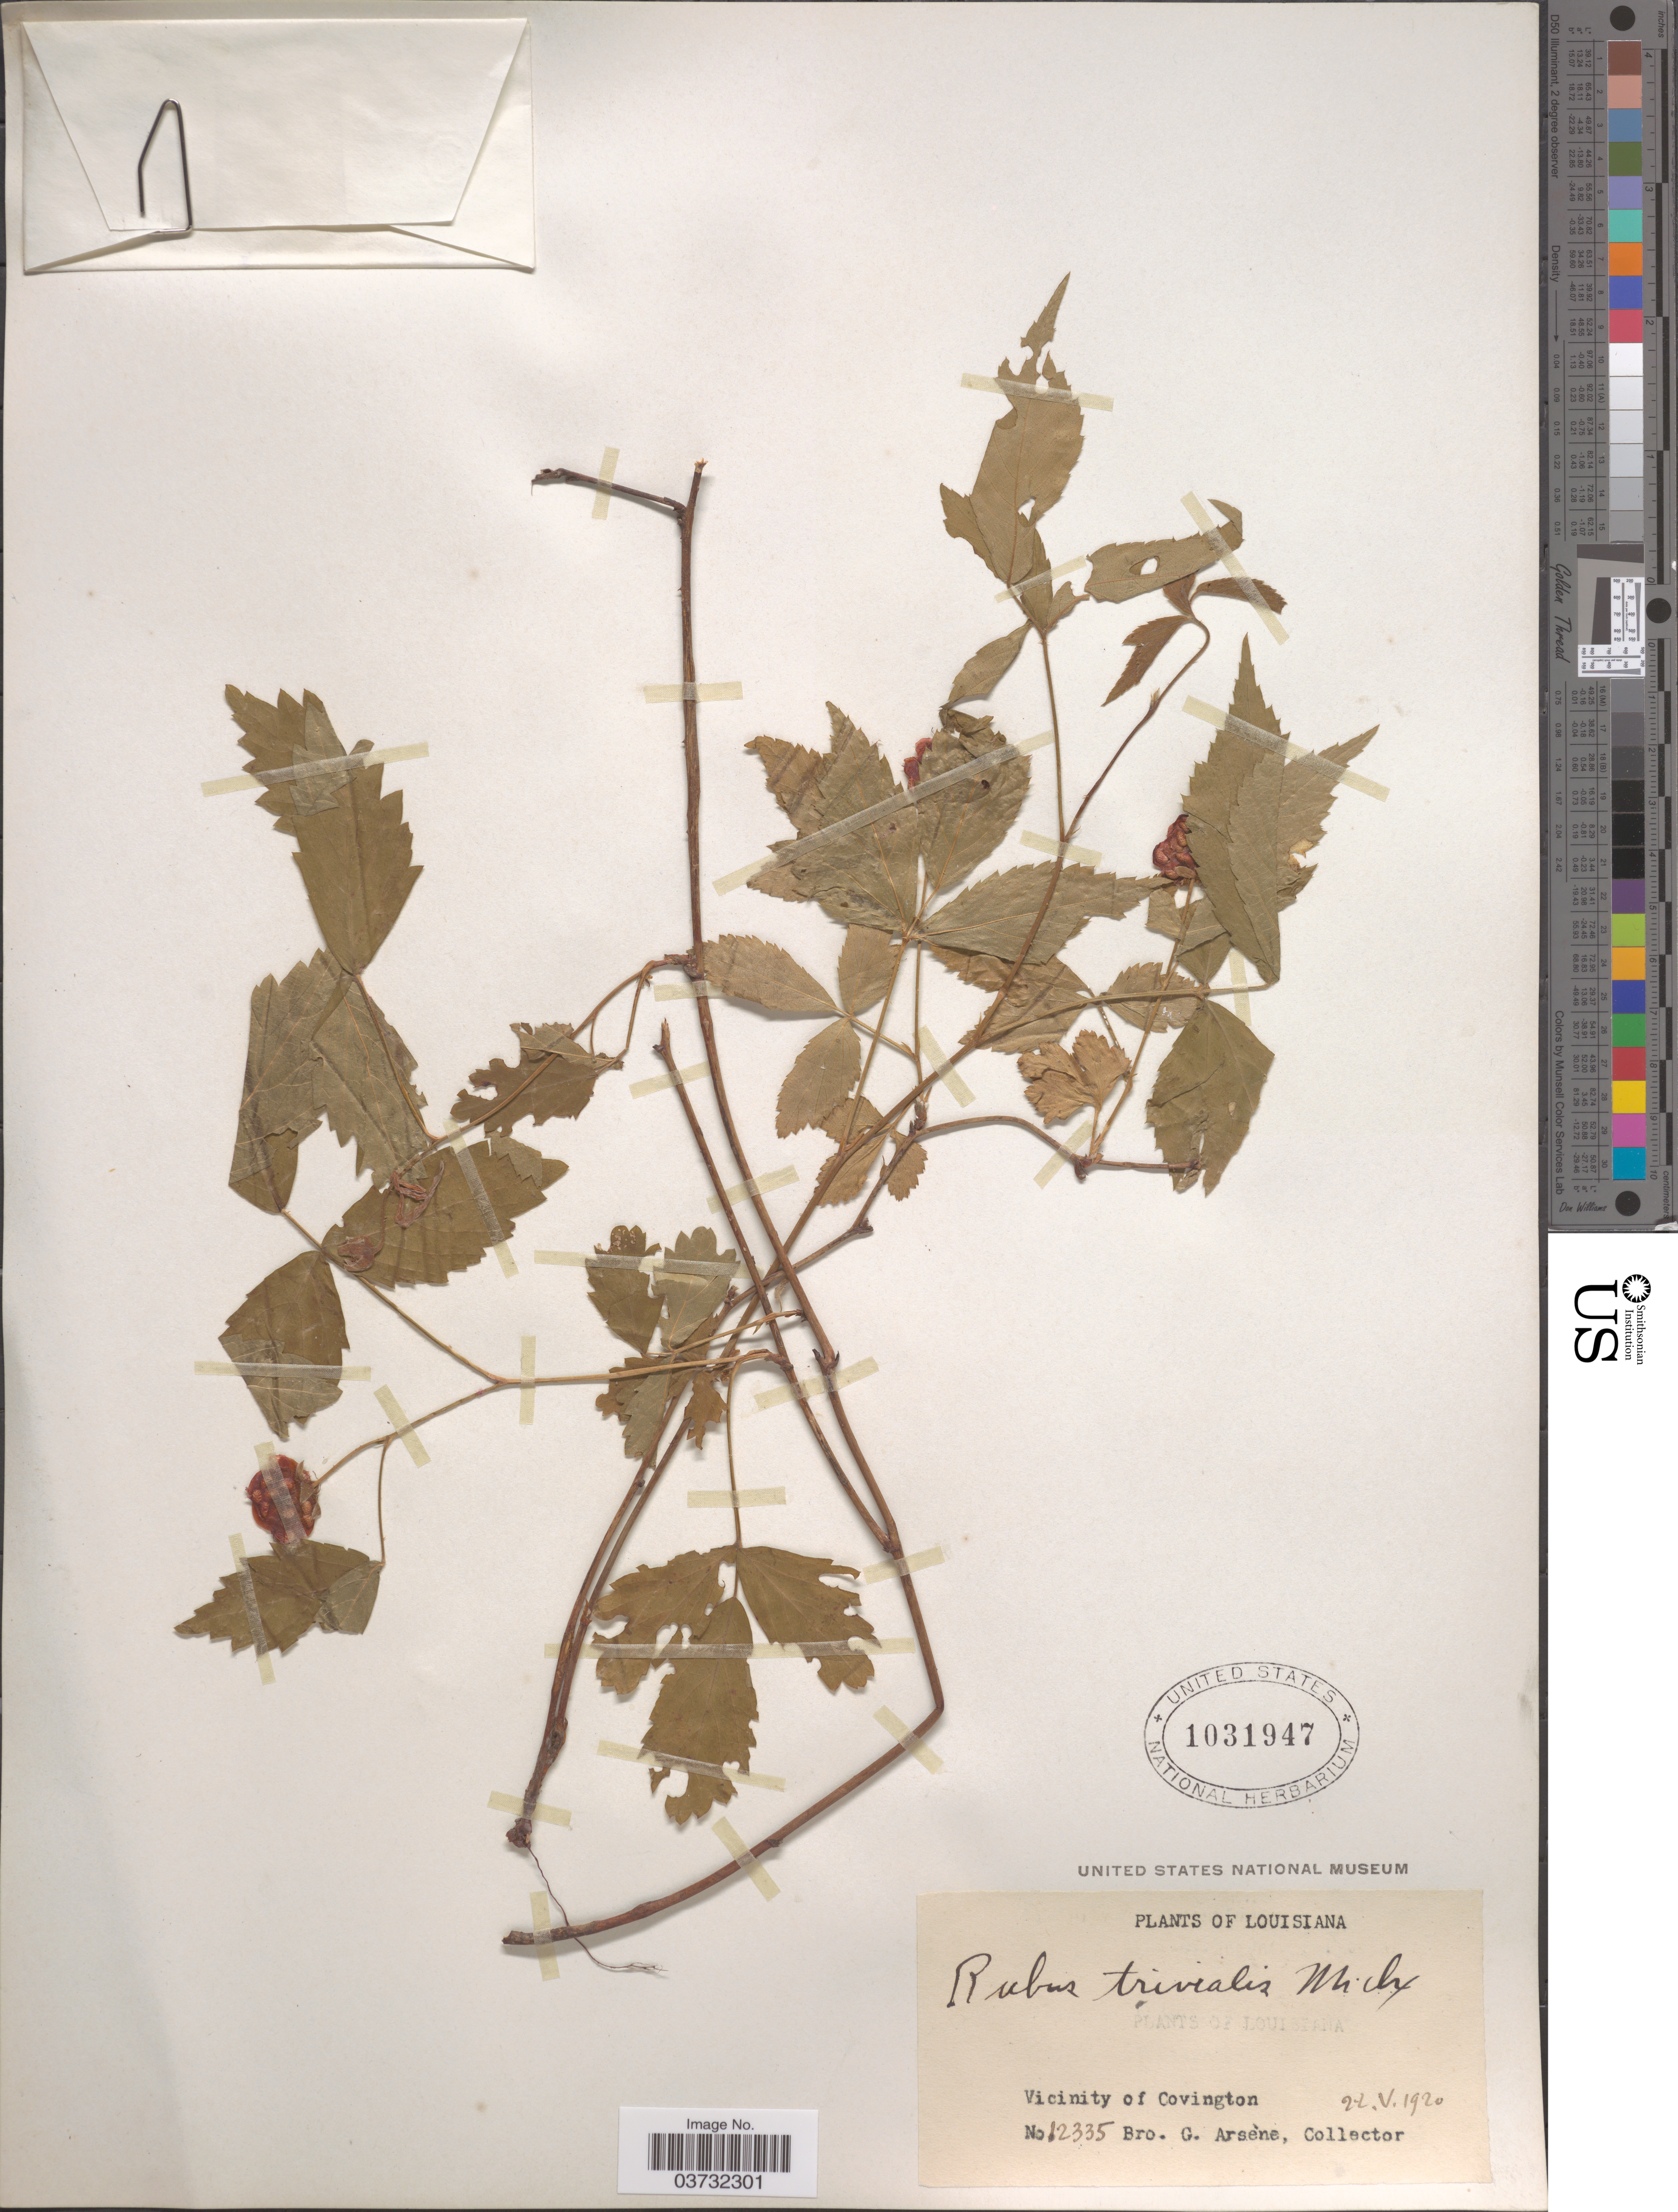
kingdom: Plantae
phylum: Tracheophyta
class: Magnoliopsida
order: Rosales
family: Rosaceae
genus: Rubus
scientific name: Rubus trivialis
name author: Michx.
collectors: Bro. G. Arsène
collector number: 12335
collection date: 1920-05-22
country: United States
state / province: Louisiana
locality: Vicinity of Covington.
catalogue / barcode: US 1031947